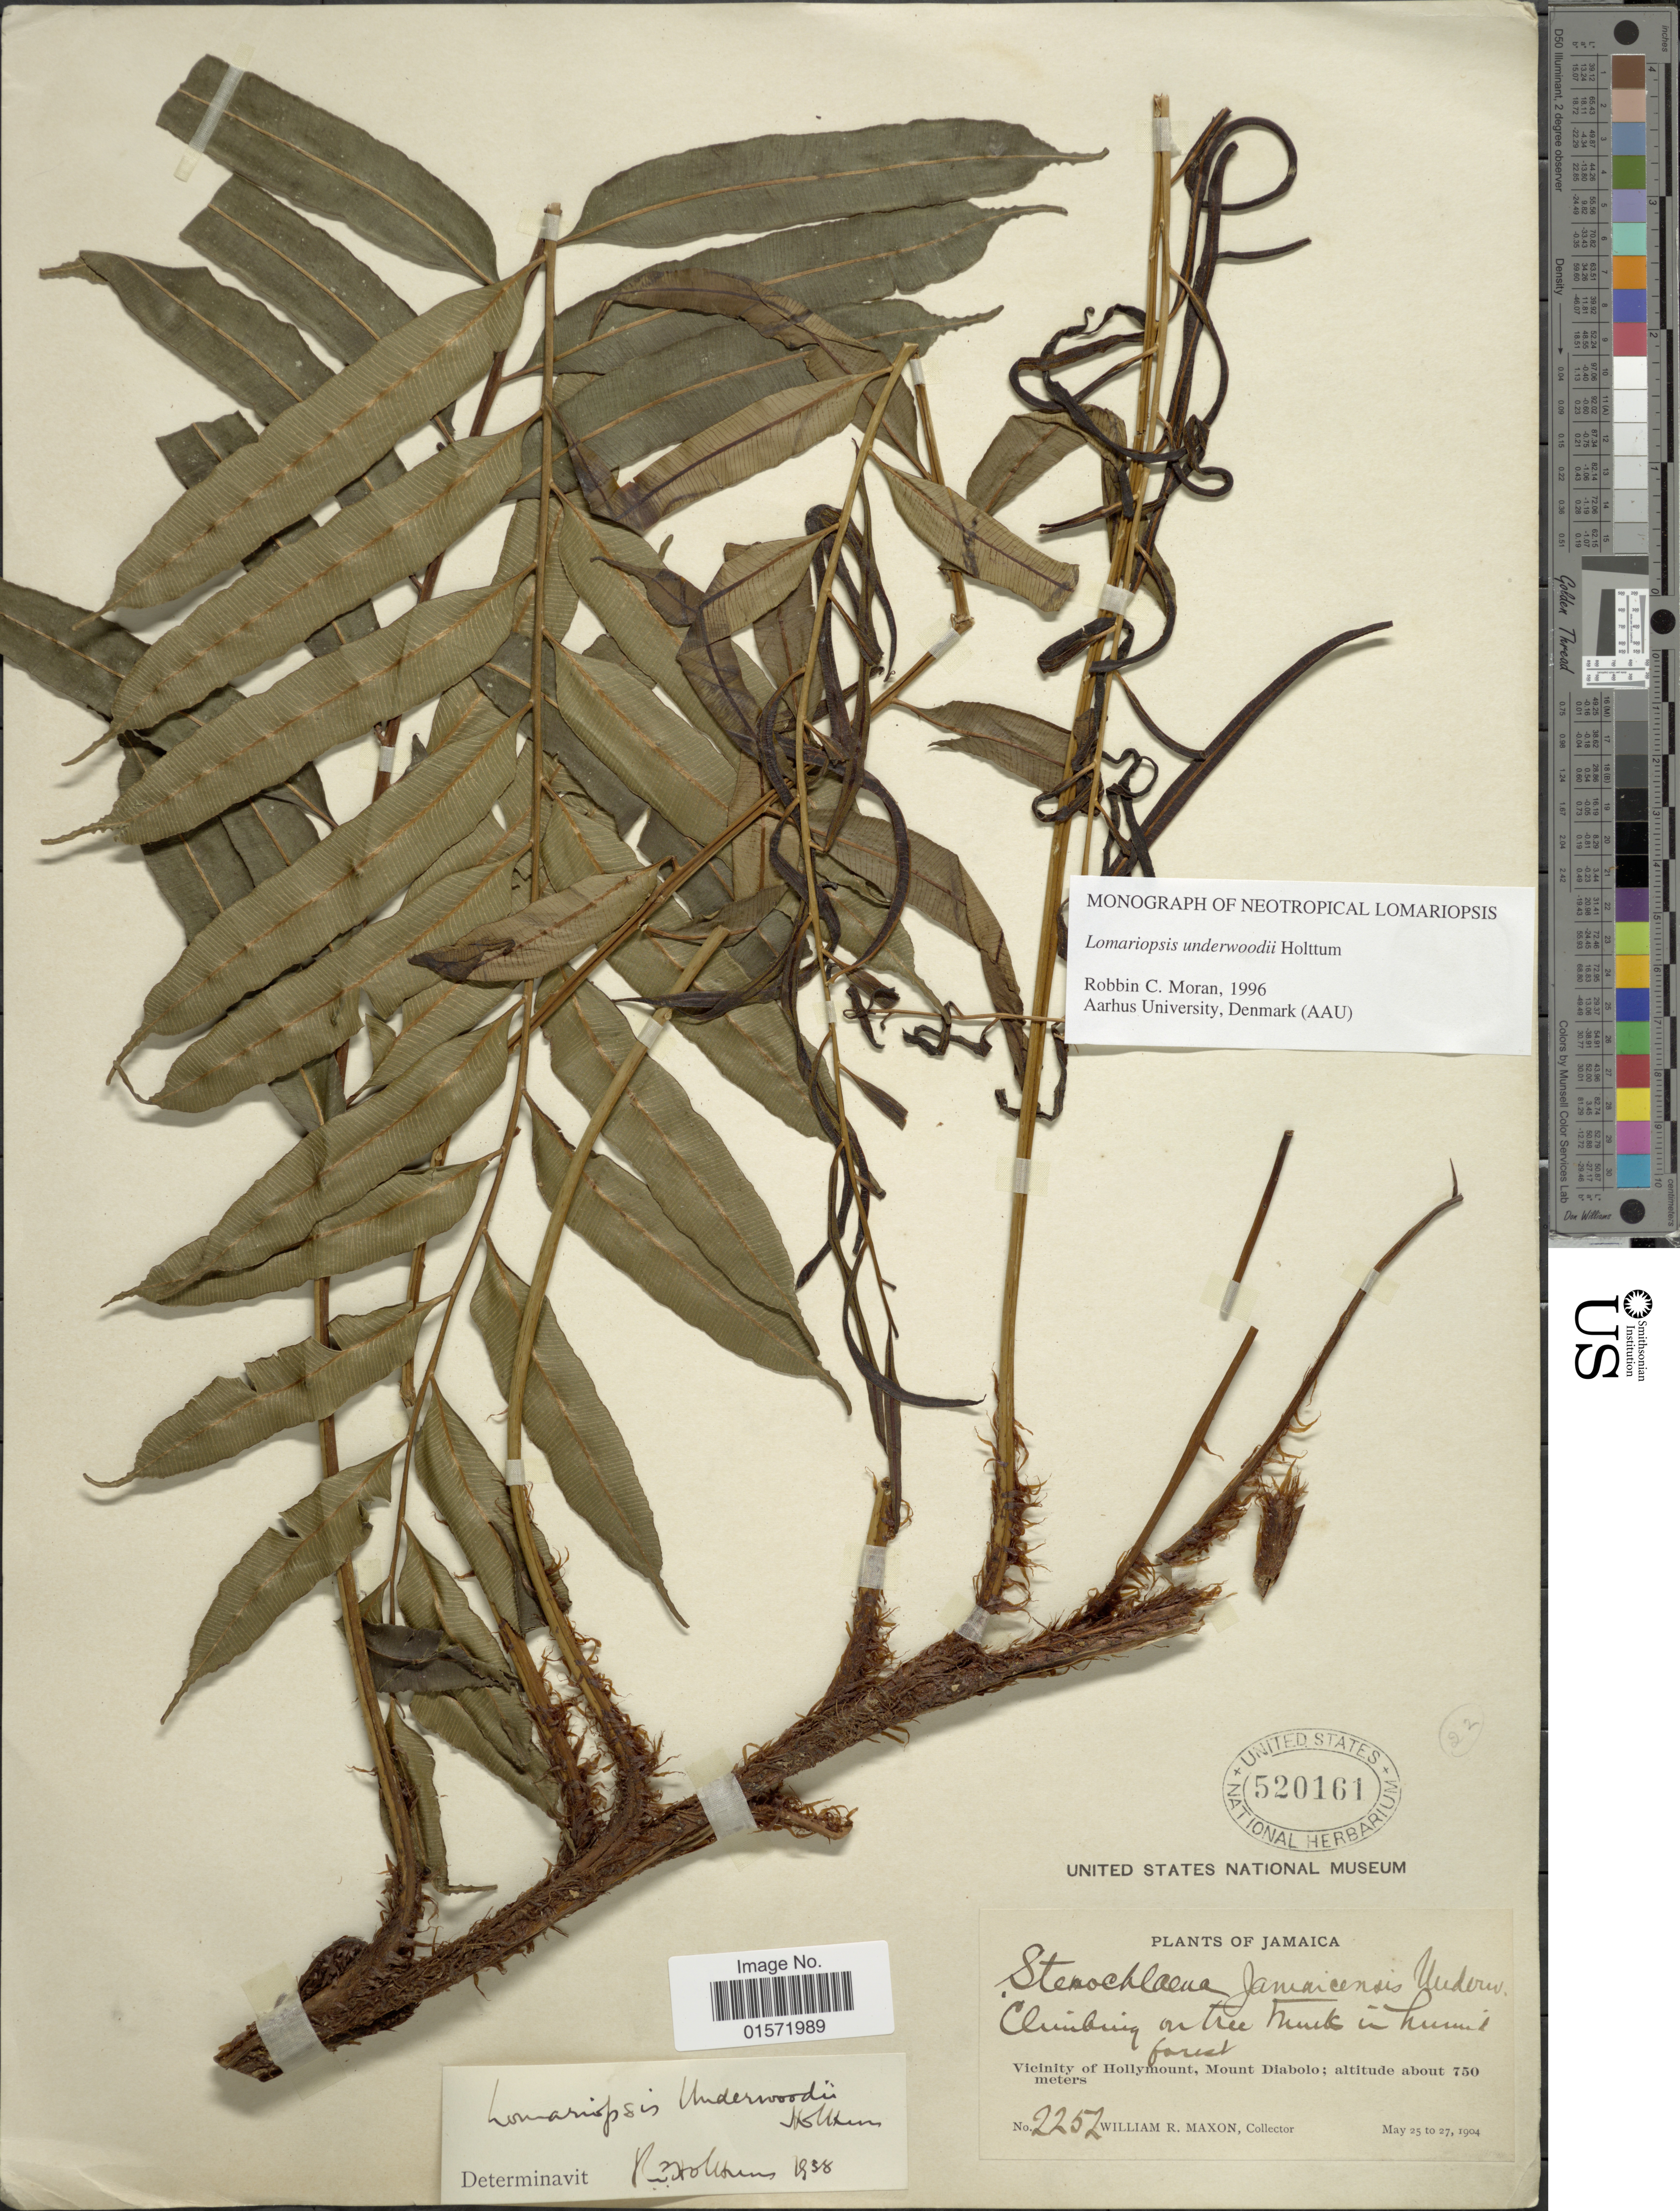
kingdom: Plantae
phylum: Tracheophyta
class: Polypodiopsida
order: Polypodiales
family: Lomariopsidaceae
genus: Lomariopsis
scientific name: Lomariopsis underwoodii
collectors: W. R. Maxon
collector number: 2252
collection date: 1904-05-25/1904-05-27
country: Jamaica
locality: Vicinity of Hollymount, Mount Diabolo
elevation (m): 750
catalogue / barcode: US 520161